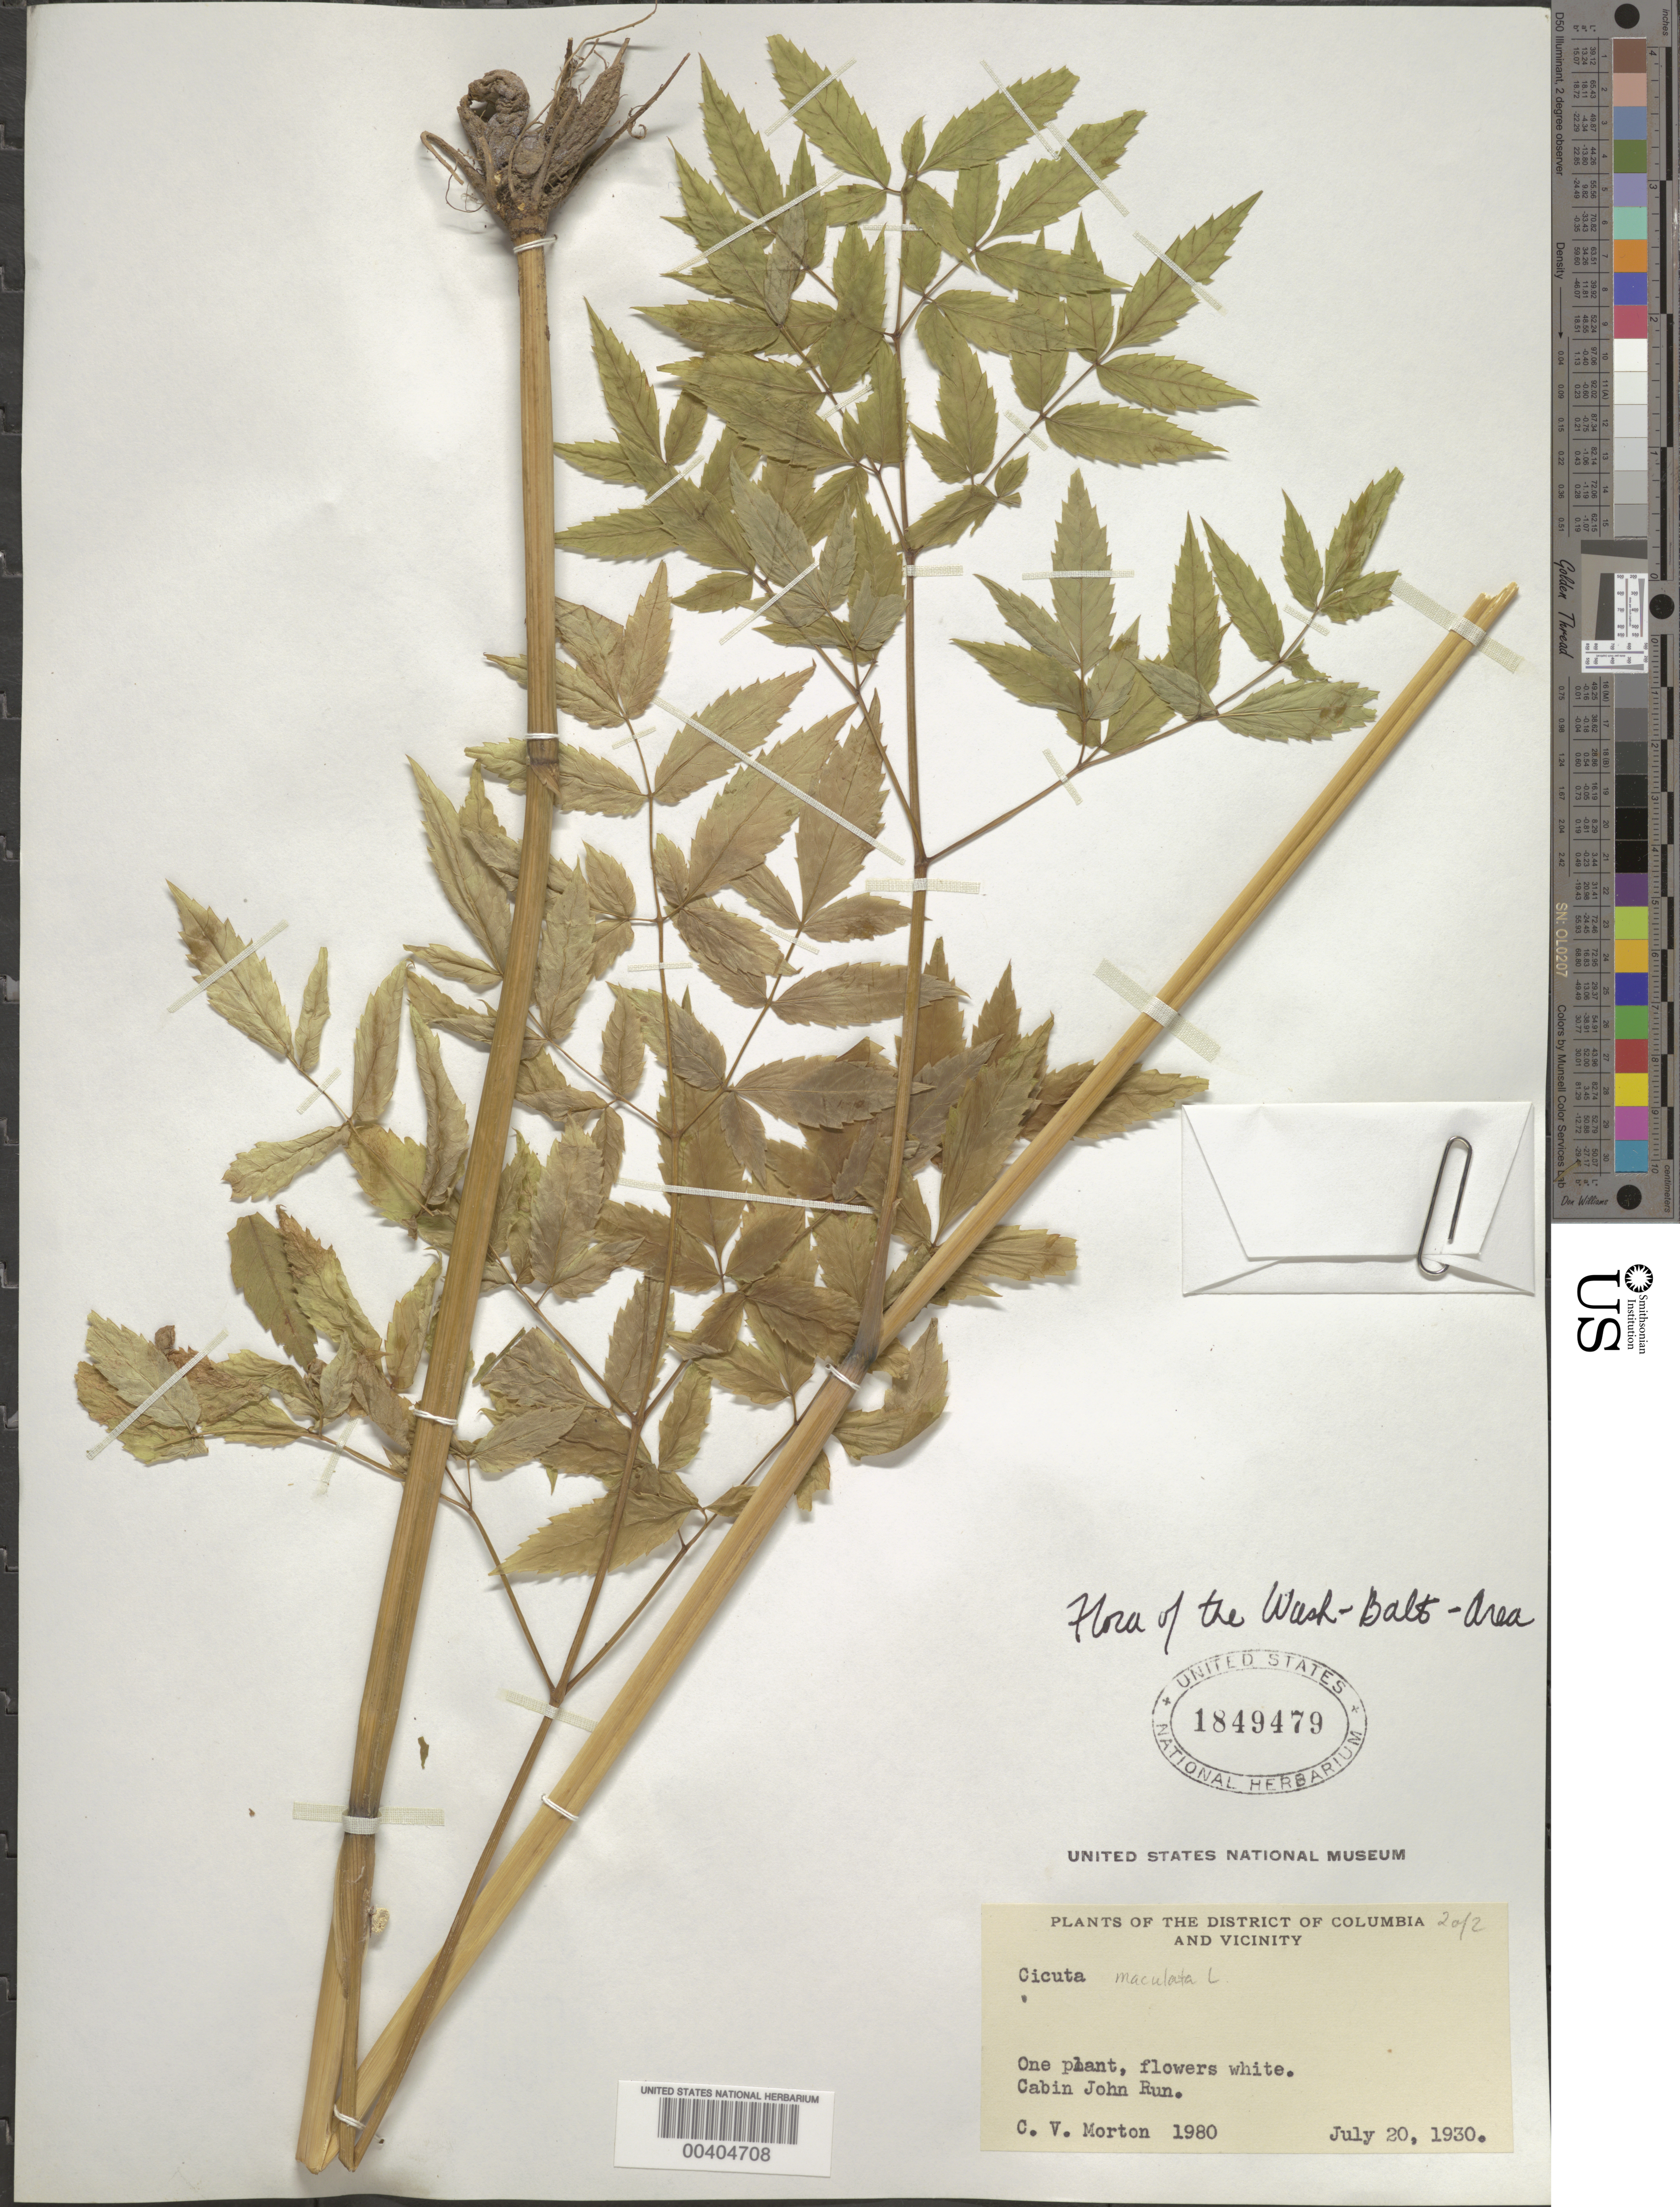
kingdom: Plantae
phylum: Tracheophyta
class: Magnoliopsida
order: Apiales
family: Apiaceae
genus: Cicuta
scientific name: Cicuta maculata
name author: L.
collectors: I. F. Tidestrom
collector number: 1980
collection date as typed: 20 Jul 1930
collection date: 1930-07-20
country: United States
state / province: Maryland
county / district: Montgomery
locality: Cabin John Run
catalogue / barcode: US 1849479